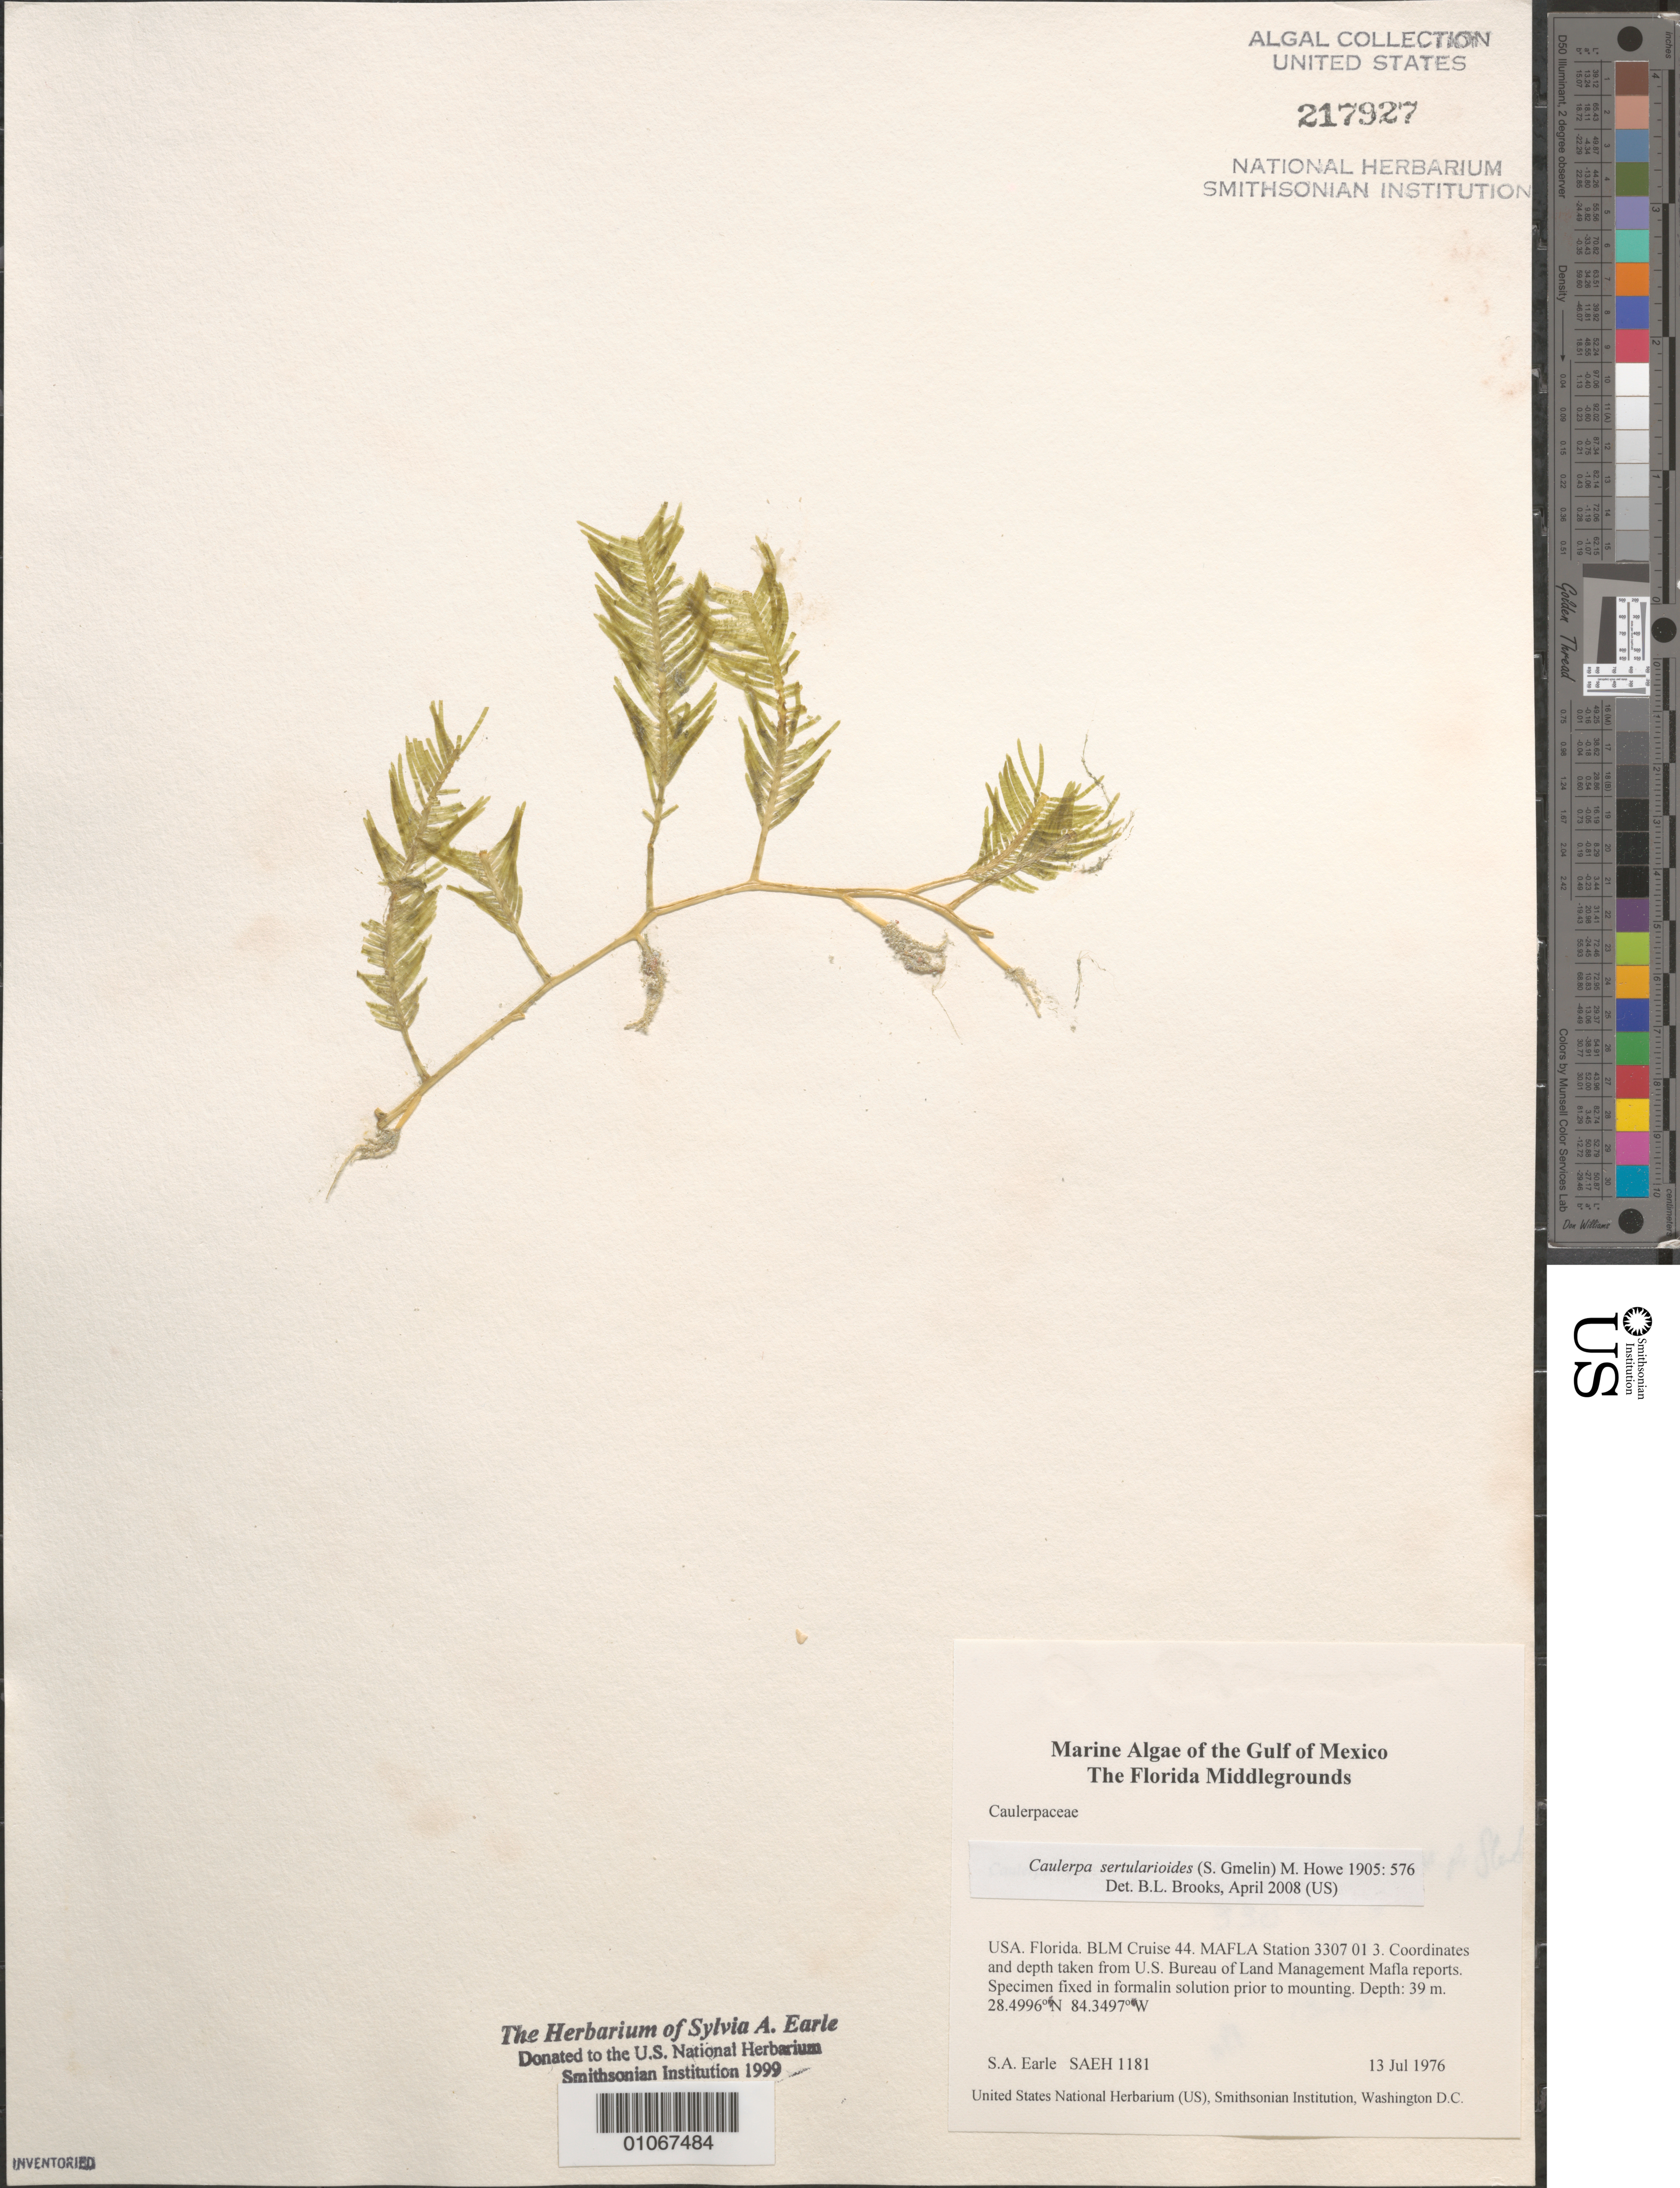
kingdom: Plantae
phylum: Chlorophyta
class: Ulvophyceae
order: Bryopsidales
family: Caulerpaceae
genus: Caulerpa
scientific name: Caulerpa sertularioides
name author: (S.G. Gmel.) M. Howe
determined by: Brooks, B. L., (BOT), Smithsonian Institution - National Museum of Natural History (UNITED STATES)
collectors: S. A. Earle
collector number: SAEH 1181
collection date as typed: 13 Jul 1976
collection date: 1976-07-13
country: United States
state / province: Florida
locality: Gulf of Mexico, Florida Middle Grounds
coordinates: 28.4996 N, 84.3497 W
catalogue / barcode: US 217927